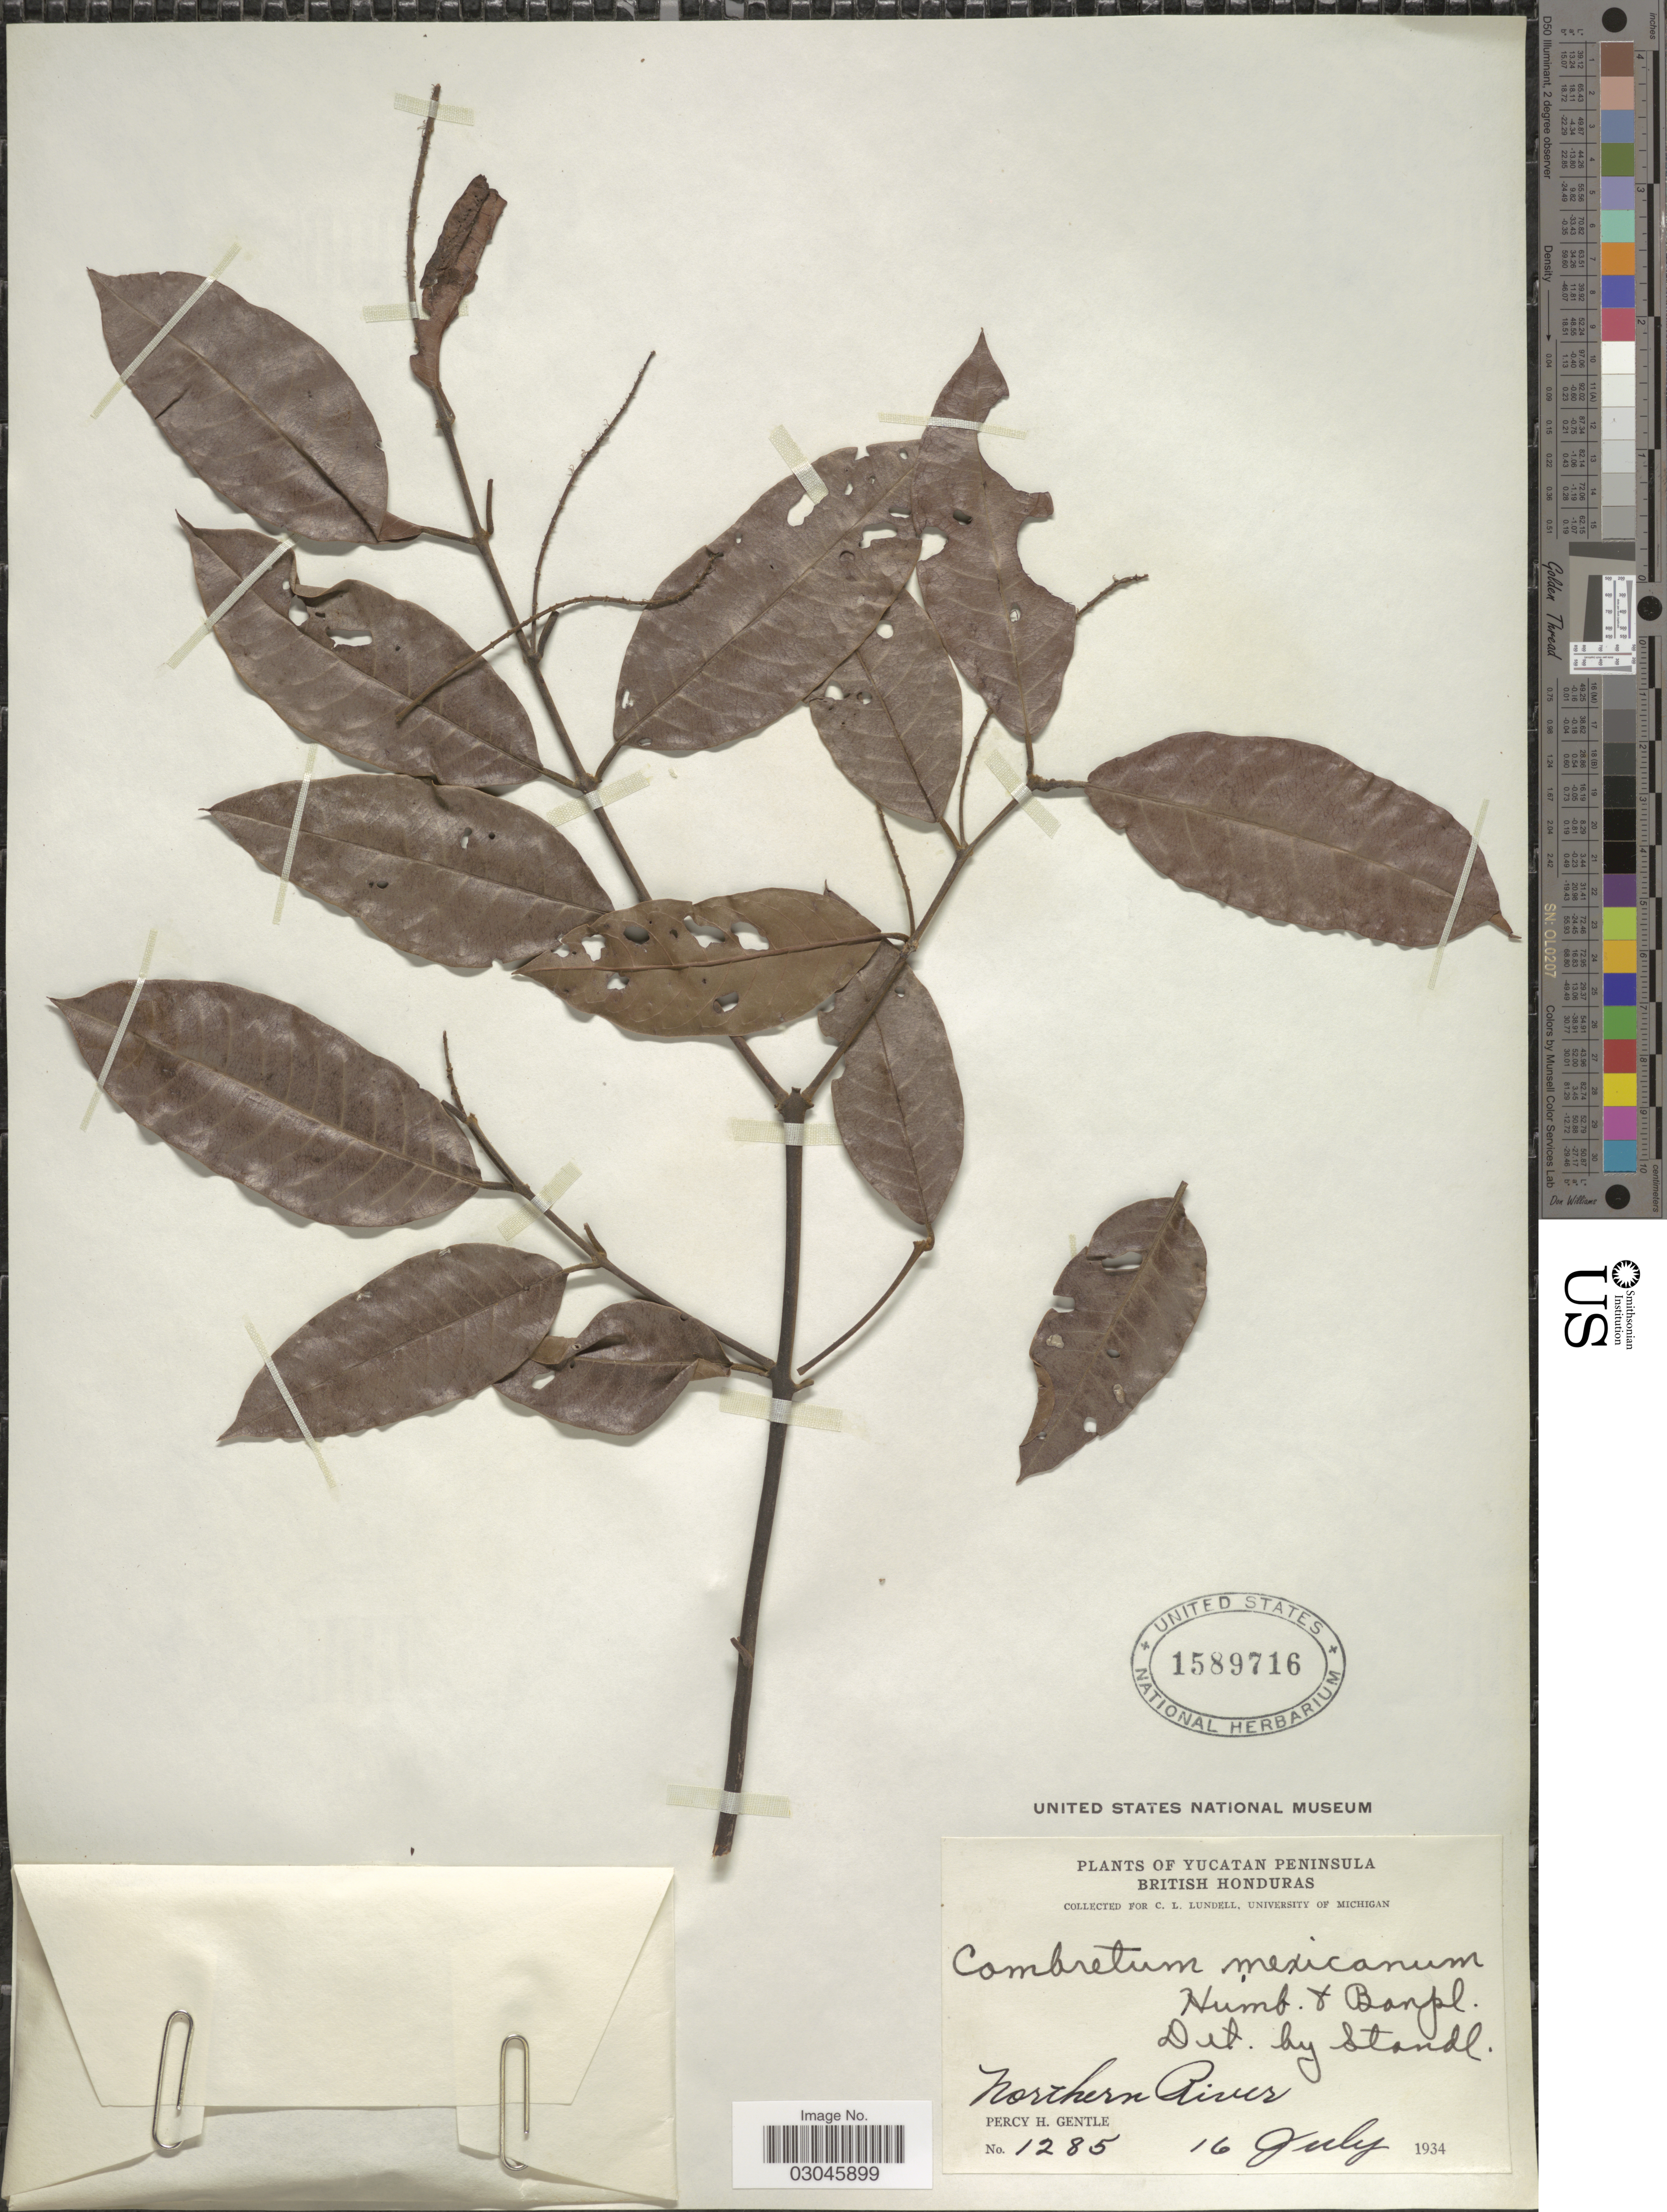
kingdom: Plantae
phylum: Tracheophyta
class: Magnoliopsida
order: Myrtales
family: Combretaceae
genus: Combretum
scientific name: Combretum laxum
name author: Jacq.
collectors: P. H. Gentle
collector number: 1285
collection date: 1934-07-16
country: Belize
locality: Yucatan Peninsula. British Honduras. Northern River.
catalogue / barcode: US 1589716